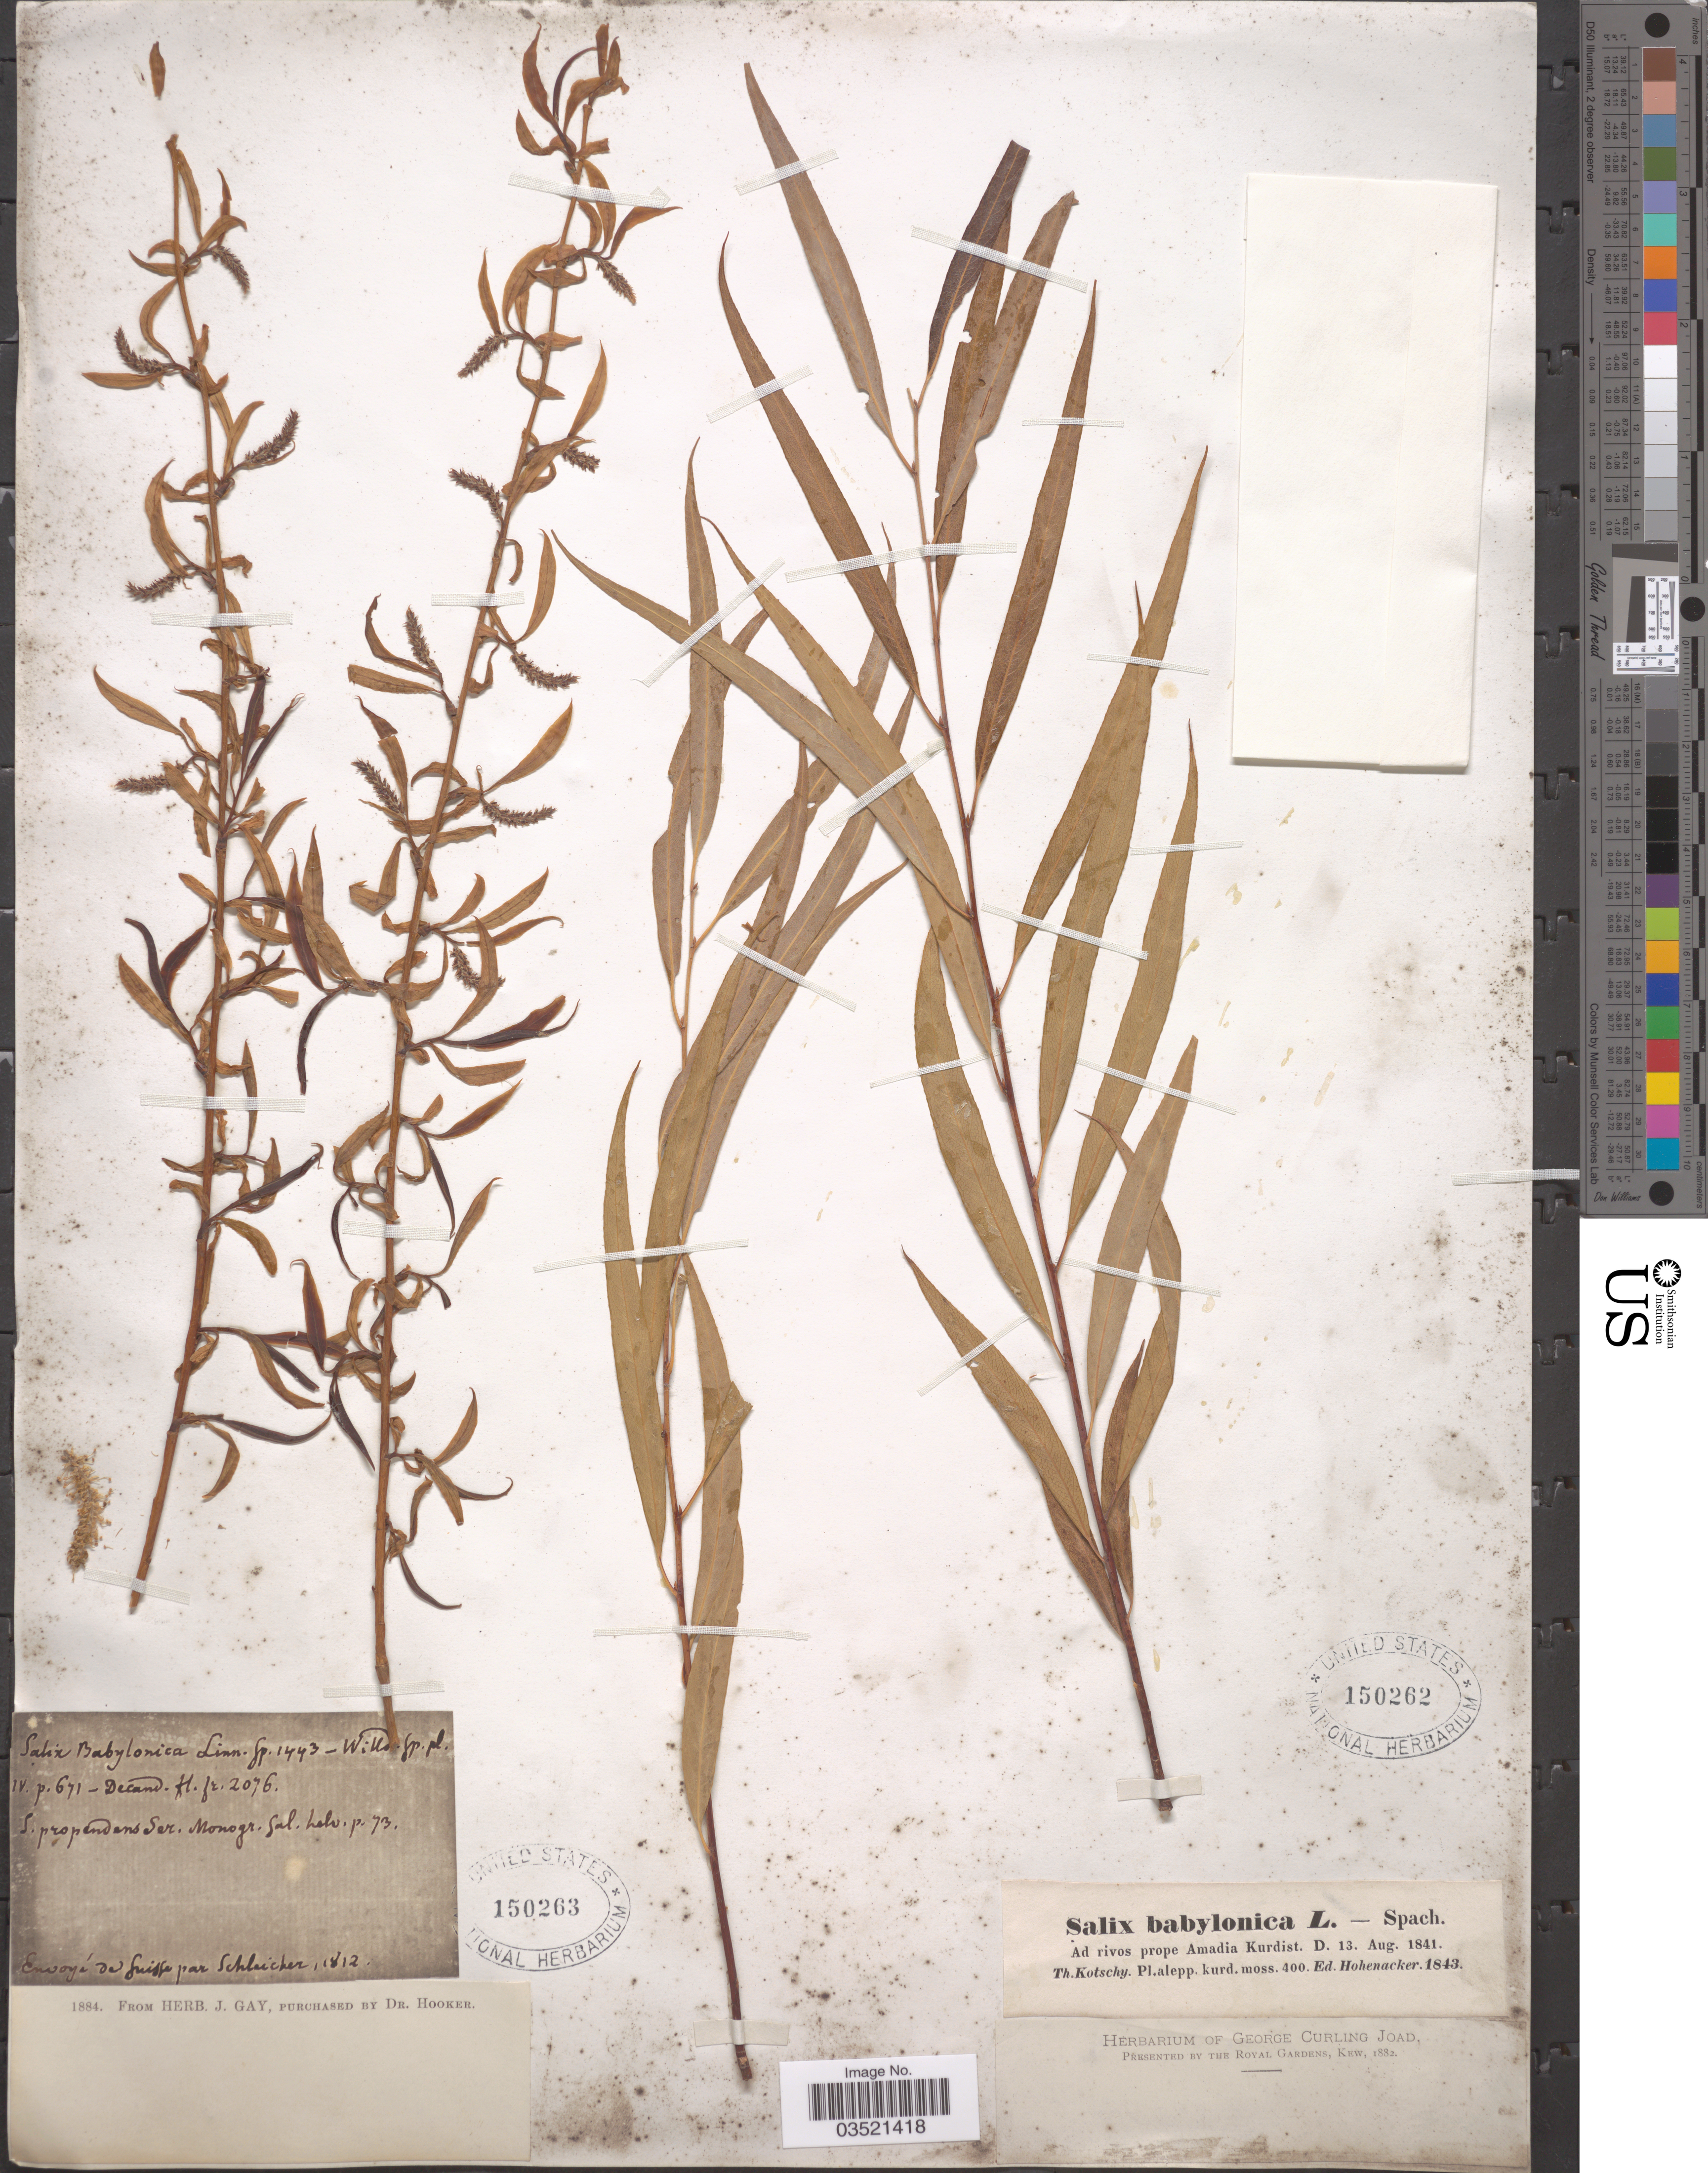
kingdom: Plantae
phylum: Tracheophyta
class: Magnoliopsida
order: Malpighiales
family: Salicaceae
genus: Salix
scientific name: Salix babylonica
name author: L.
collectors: K. G. Kotschy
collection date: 1841-08-13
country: Iran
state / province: Kurdistan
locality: Ad rivos prope Amadia Kurdist.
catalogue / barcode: US 150262